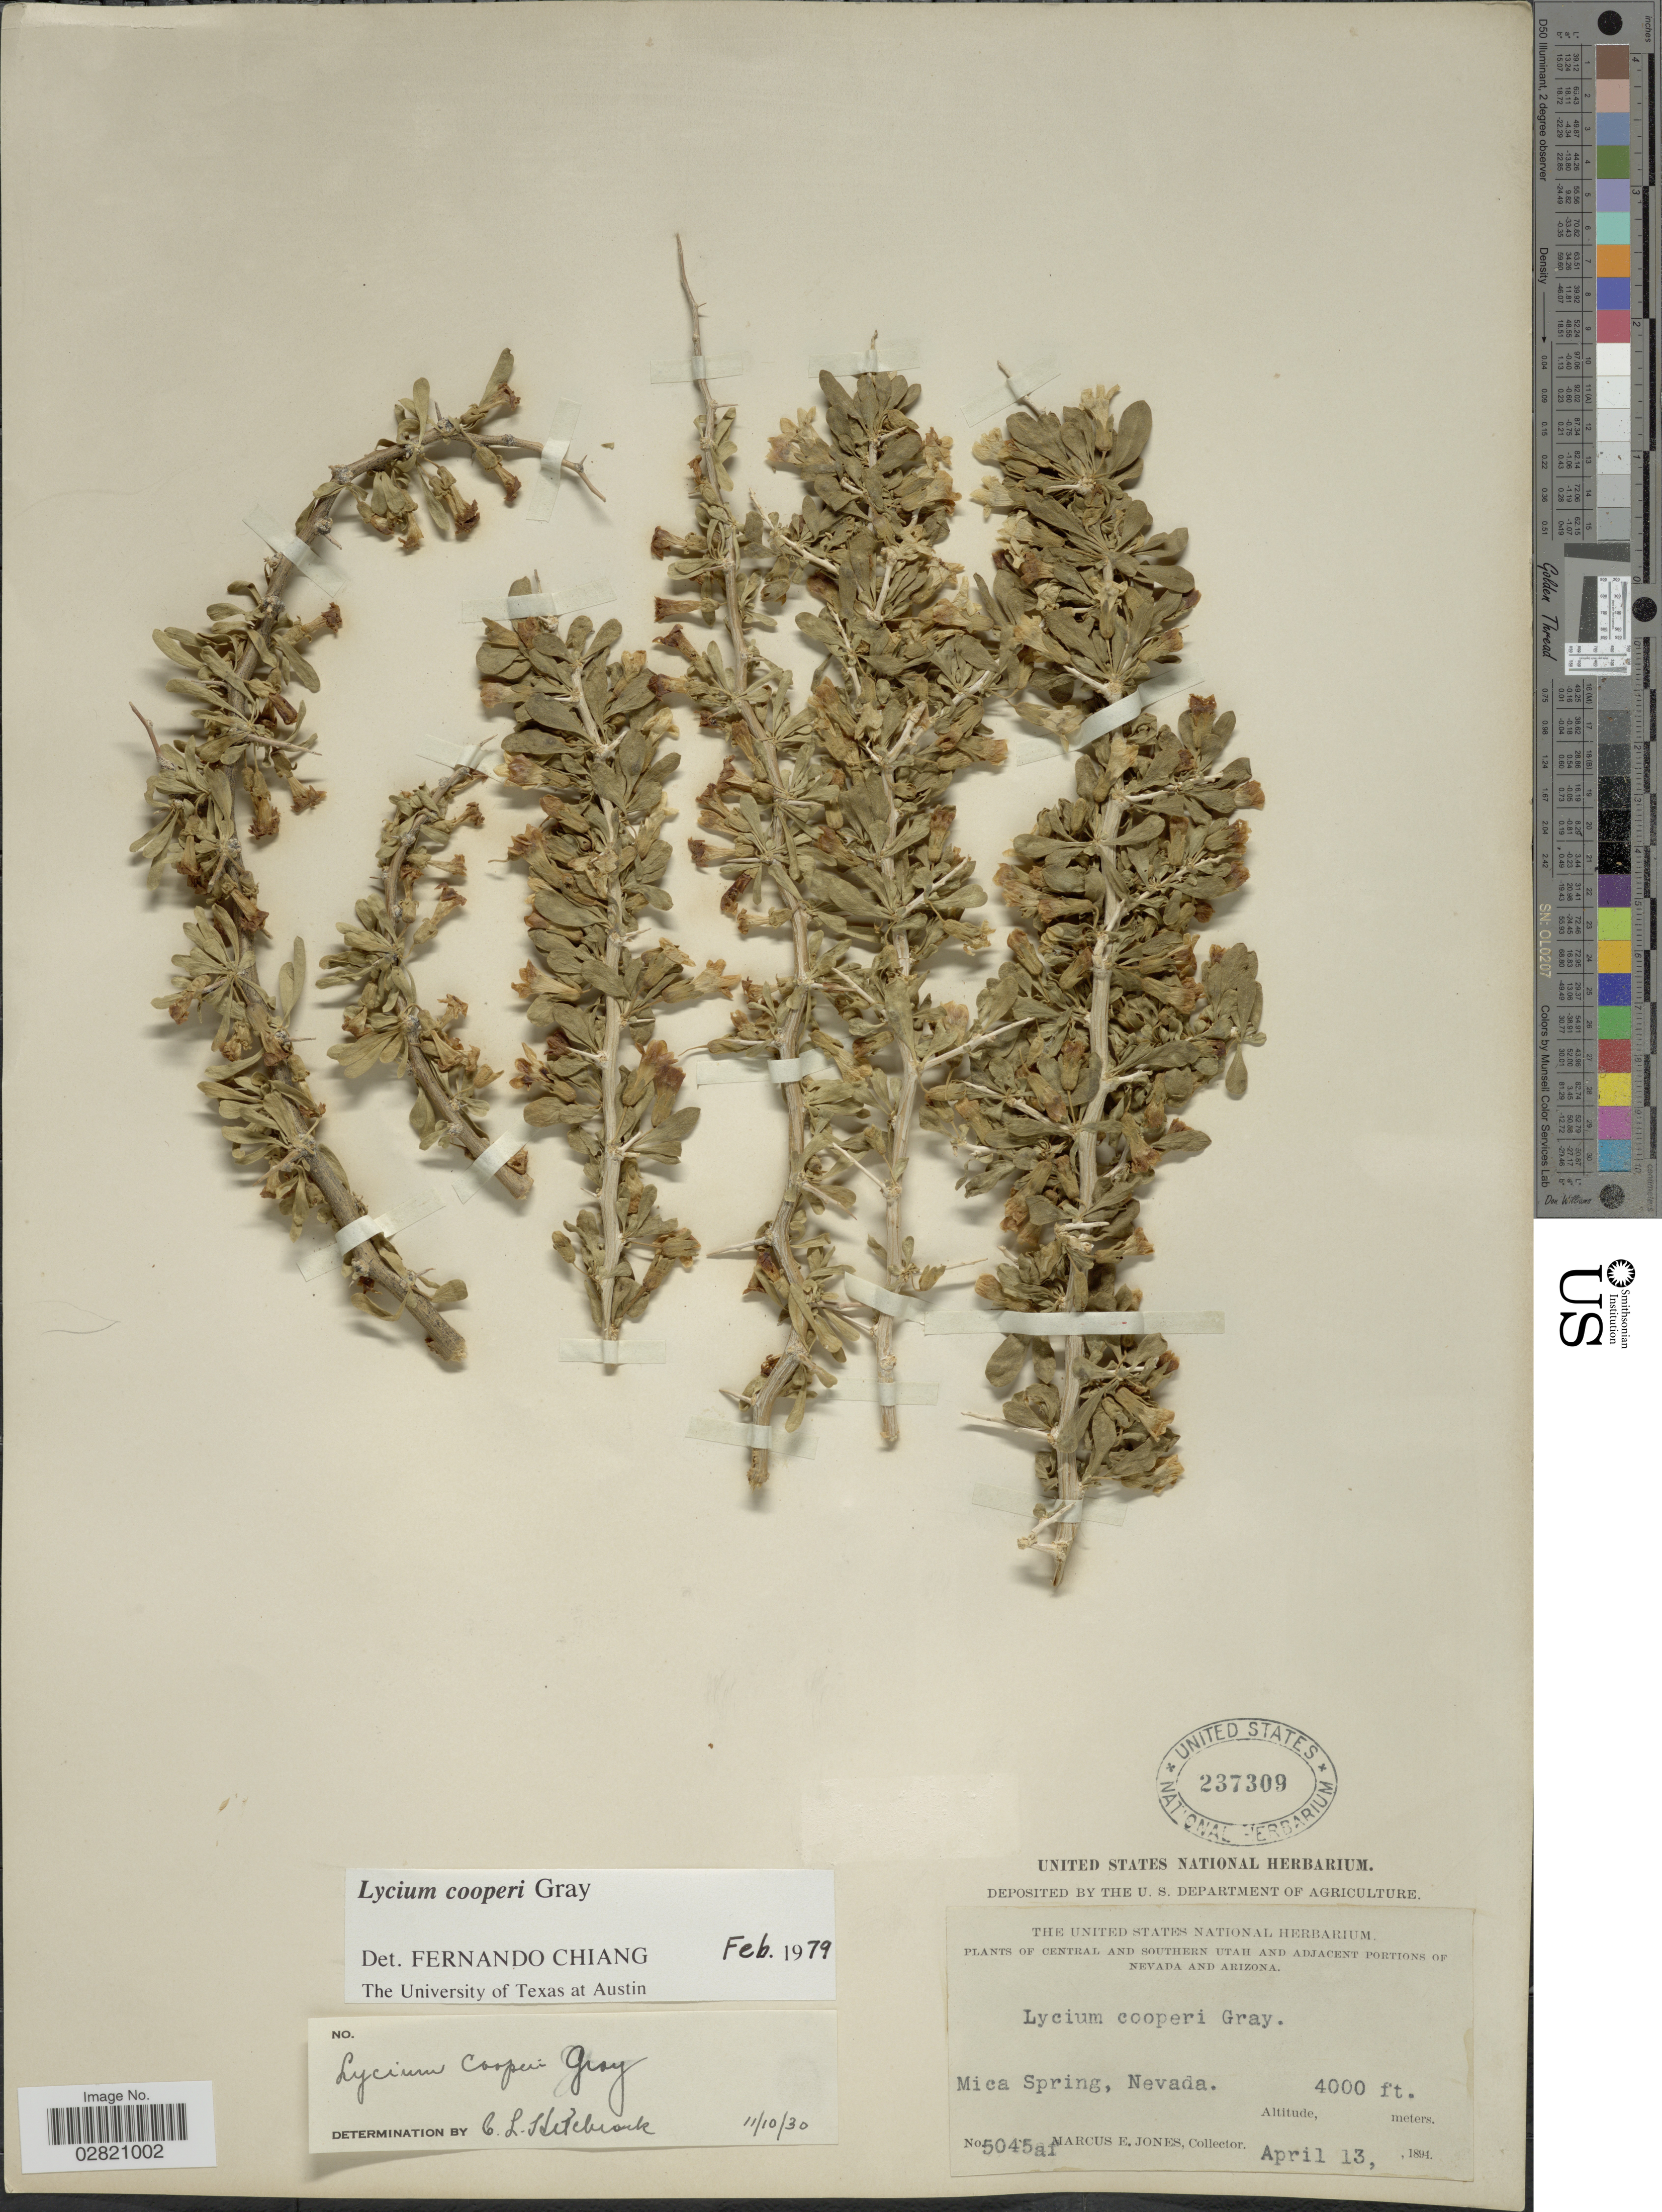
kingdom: Plantae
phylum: Tracheophyta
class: Magnoliopsida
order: Solanales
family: Solanaceae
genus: Lycium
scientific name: Lycium cooperi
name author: A. Gray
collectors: M. E. Jones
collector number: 5045ai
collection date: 1894-04-13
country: United States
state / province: Nevada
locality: Mica Spring.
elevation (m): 1219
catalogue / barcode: US 237309